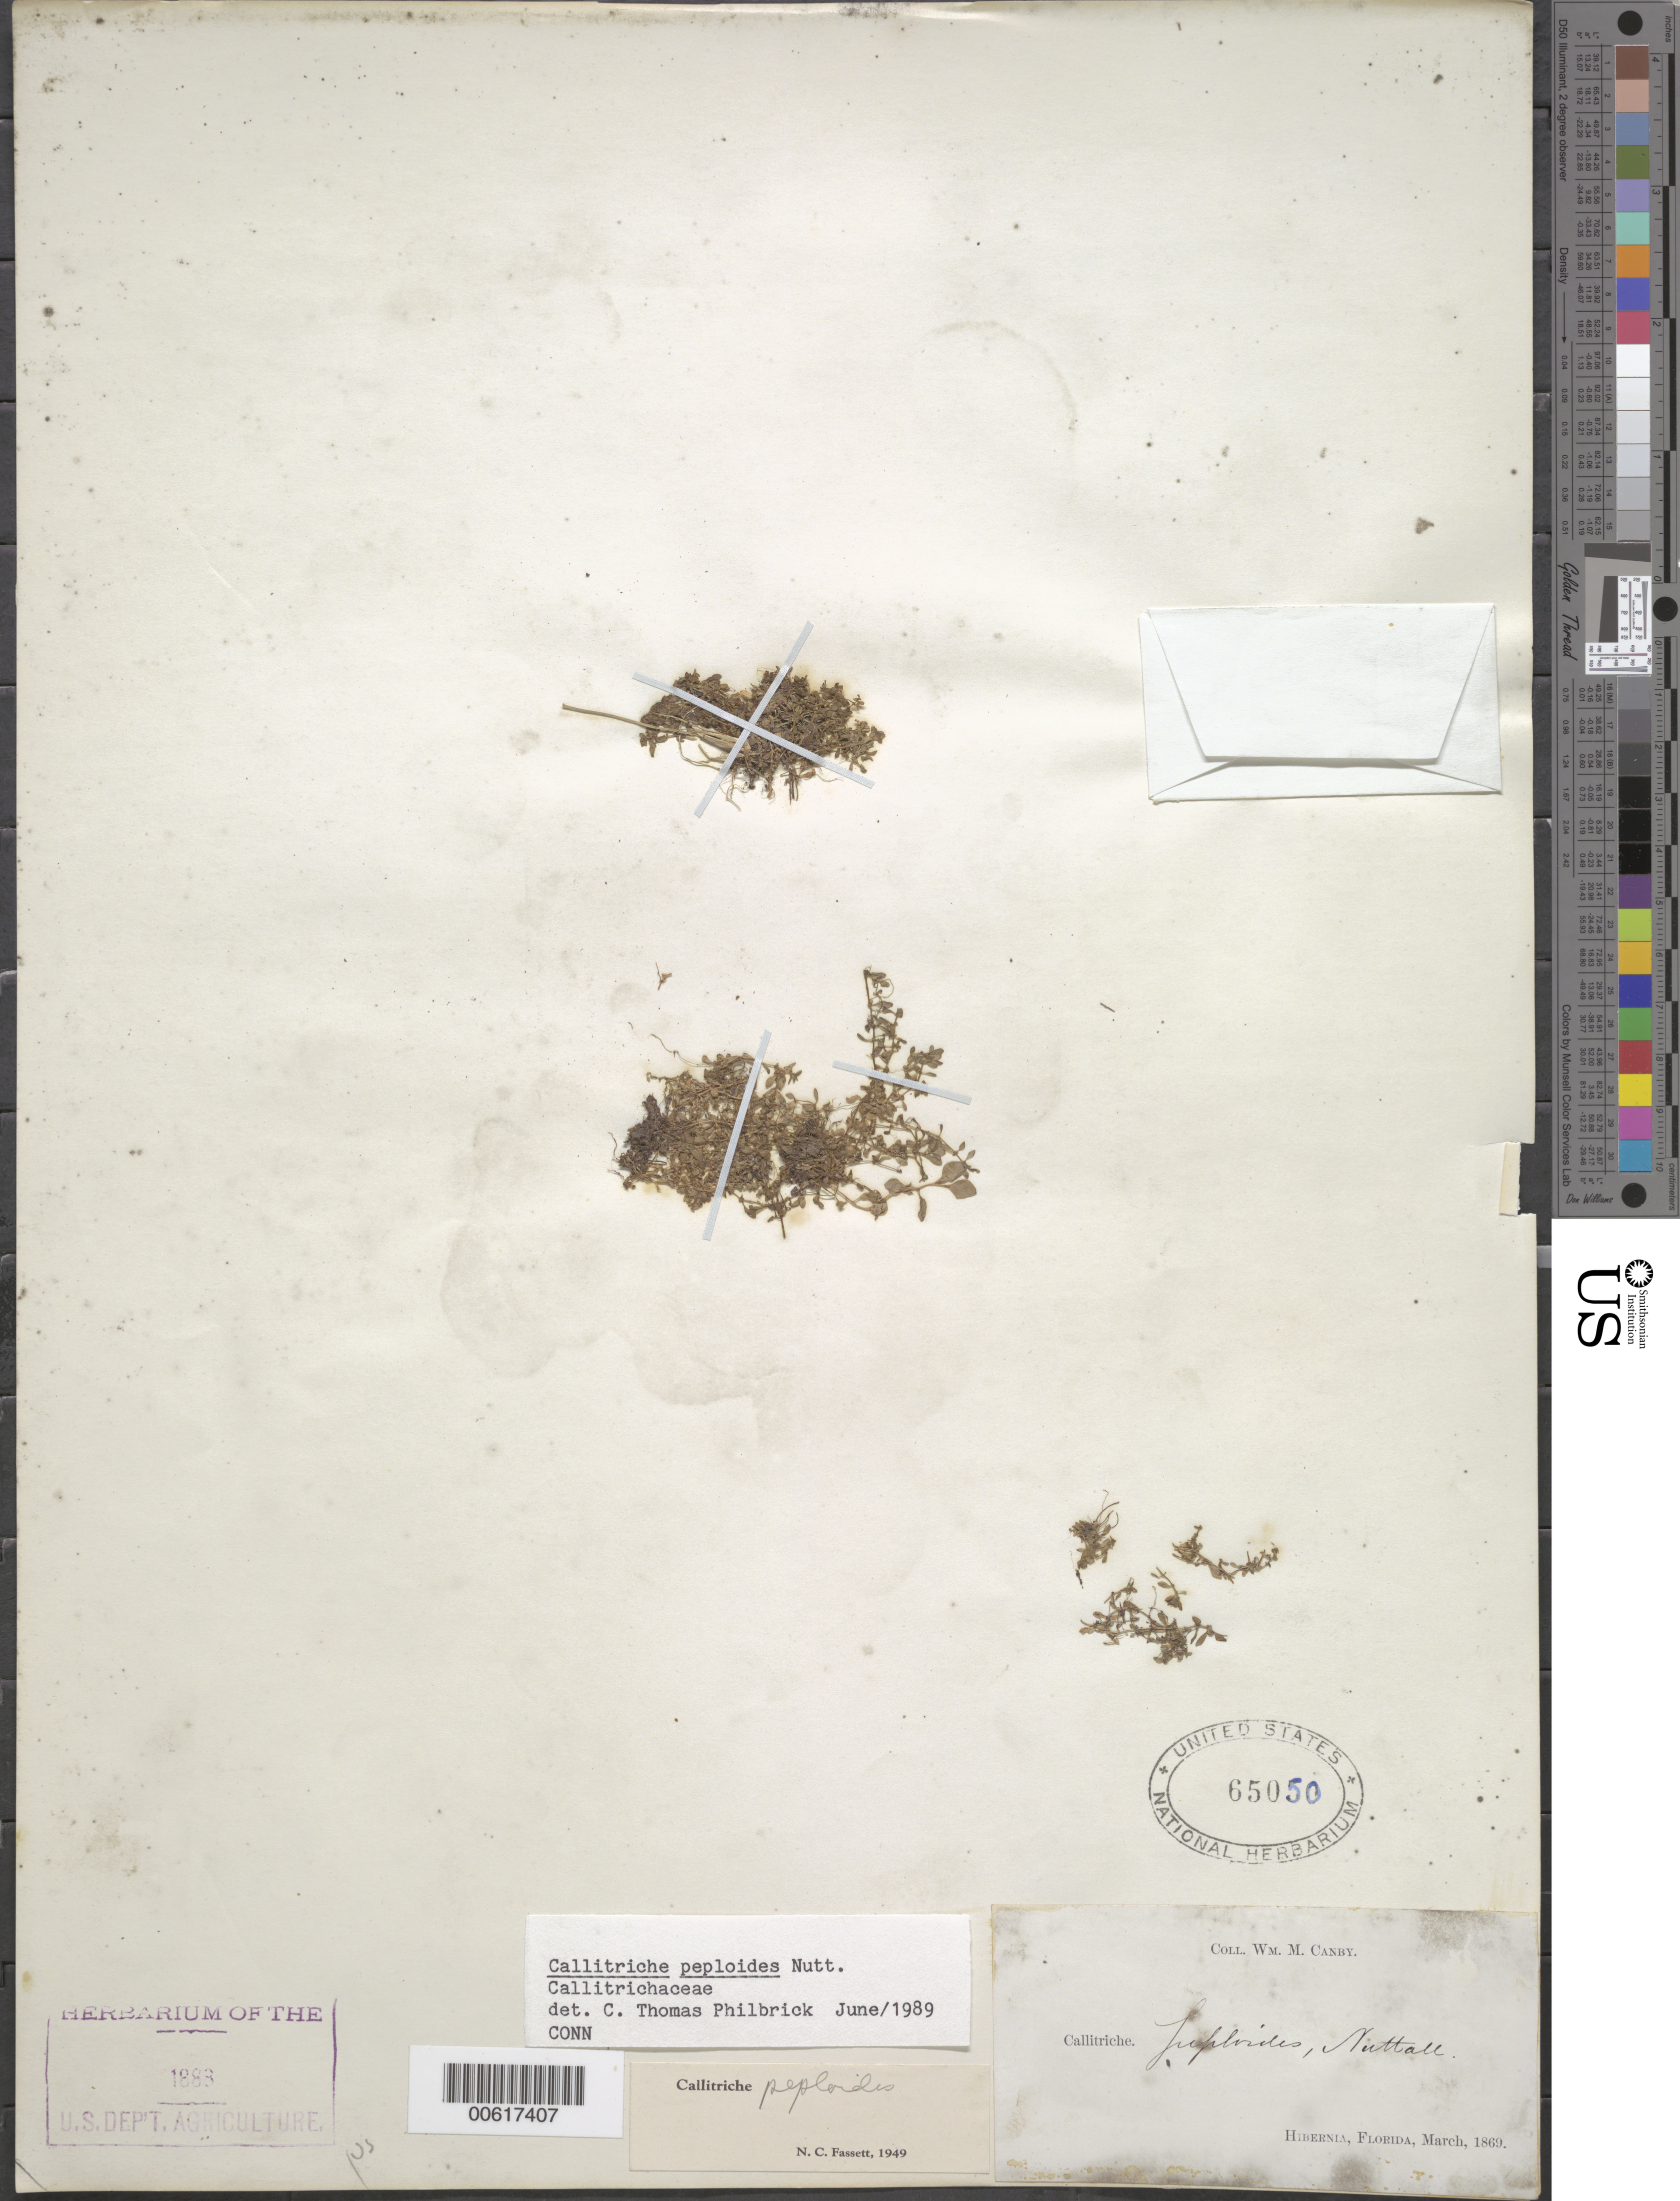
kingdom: Plantae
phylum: Tracheophyta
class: Magnoliopsida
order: Lamiales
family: Plantaginaceae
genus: Callitriche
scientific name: Callitriche peploides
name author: Nutt.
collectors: W. M. Canby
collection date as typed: Mar 1869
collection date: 1869-03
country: United States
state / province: Florida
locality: Hibernia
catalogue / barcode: US 65050